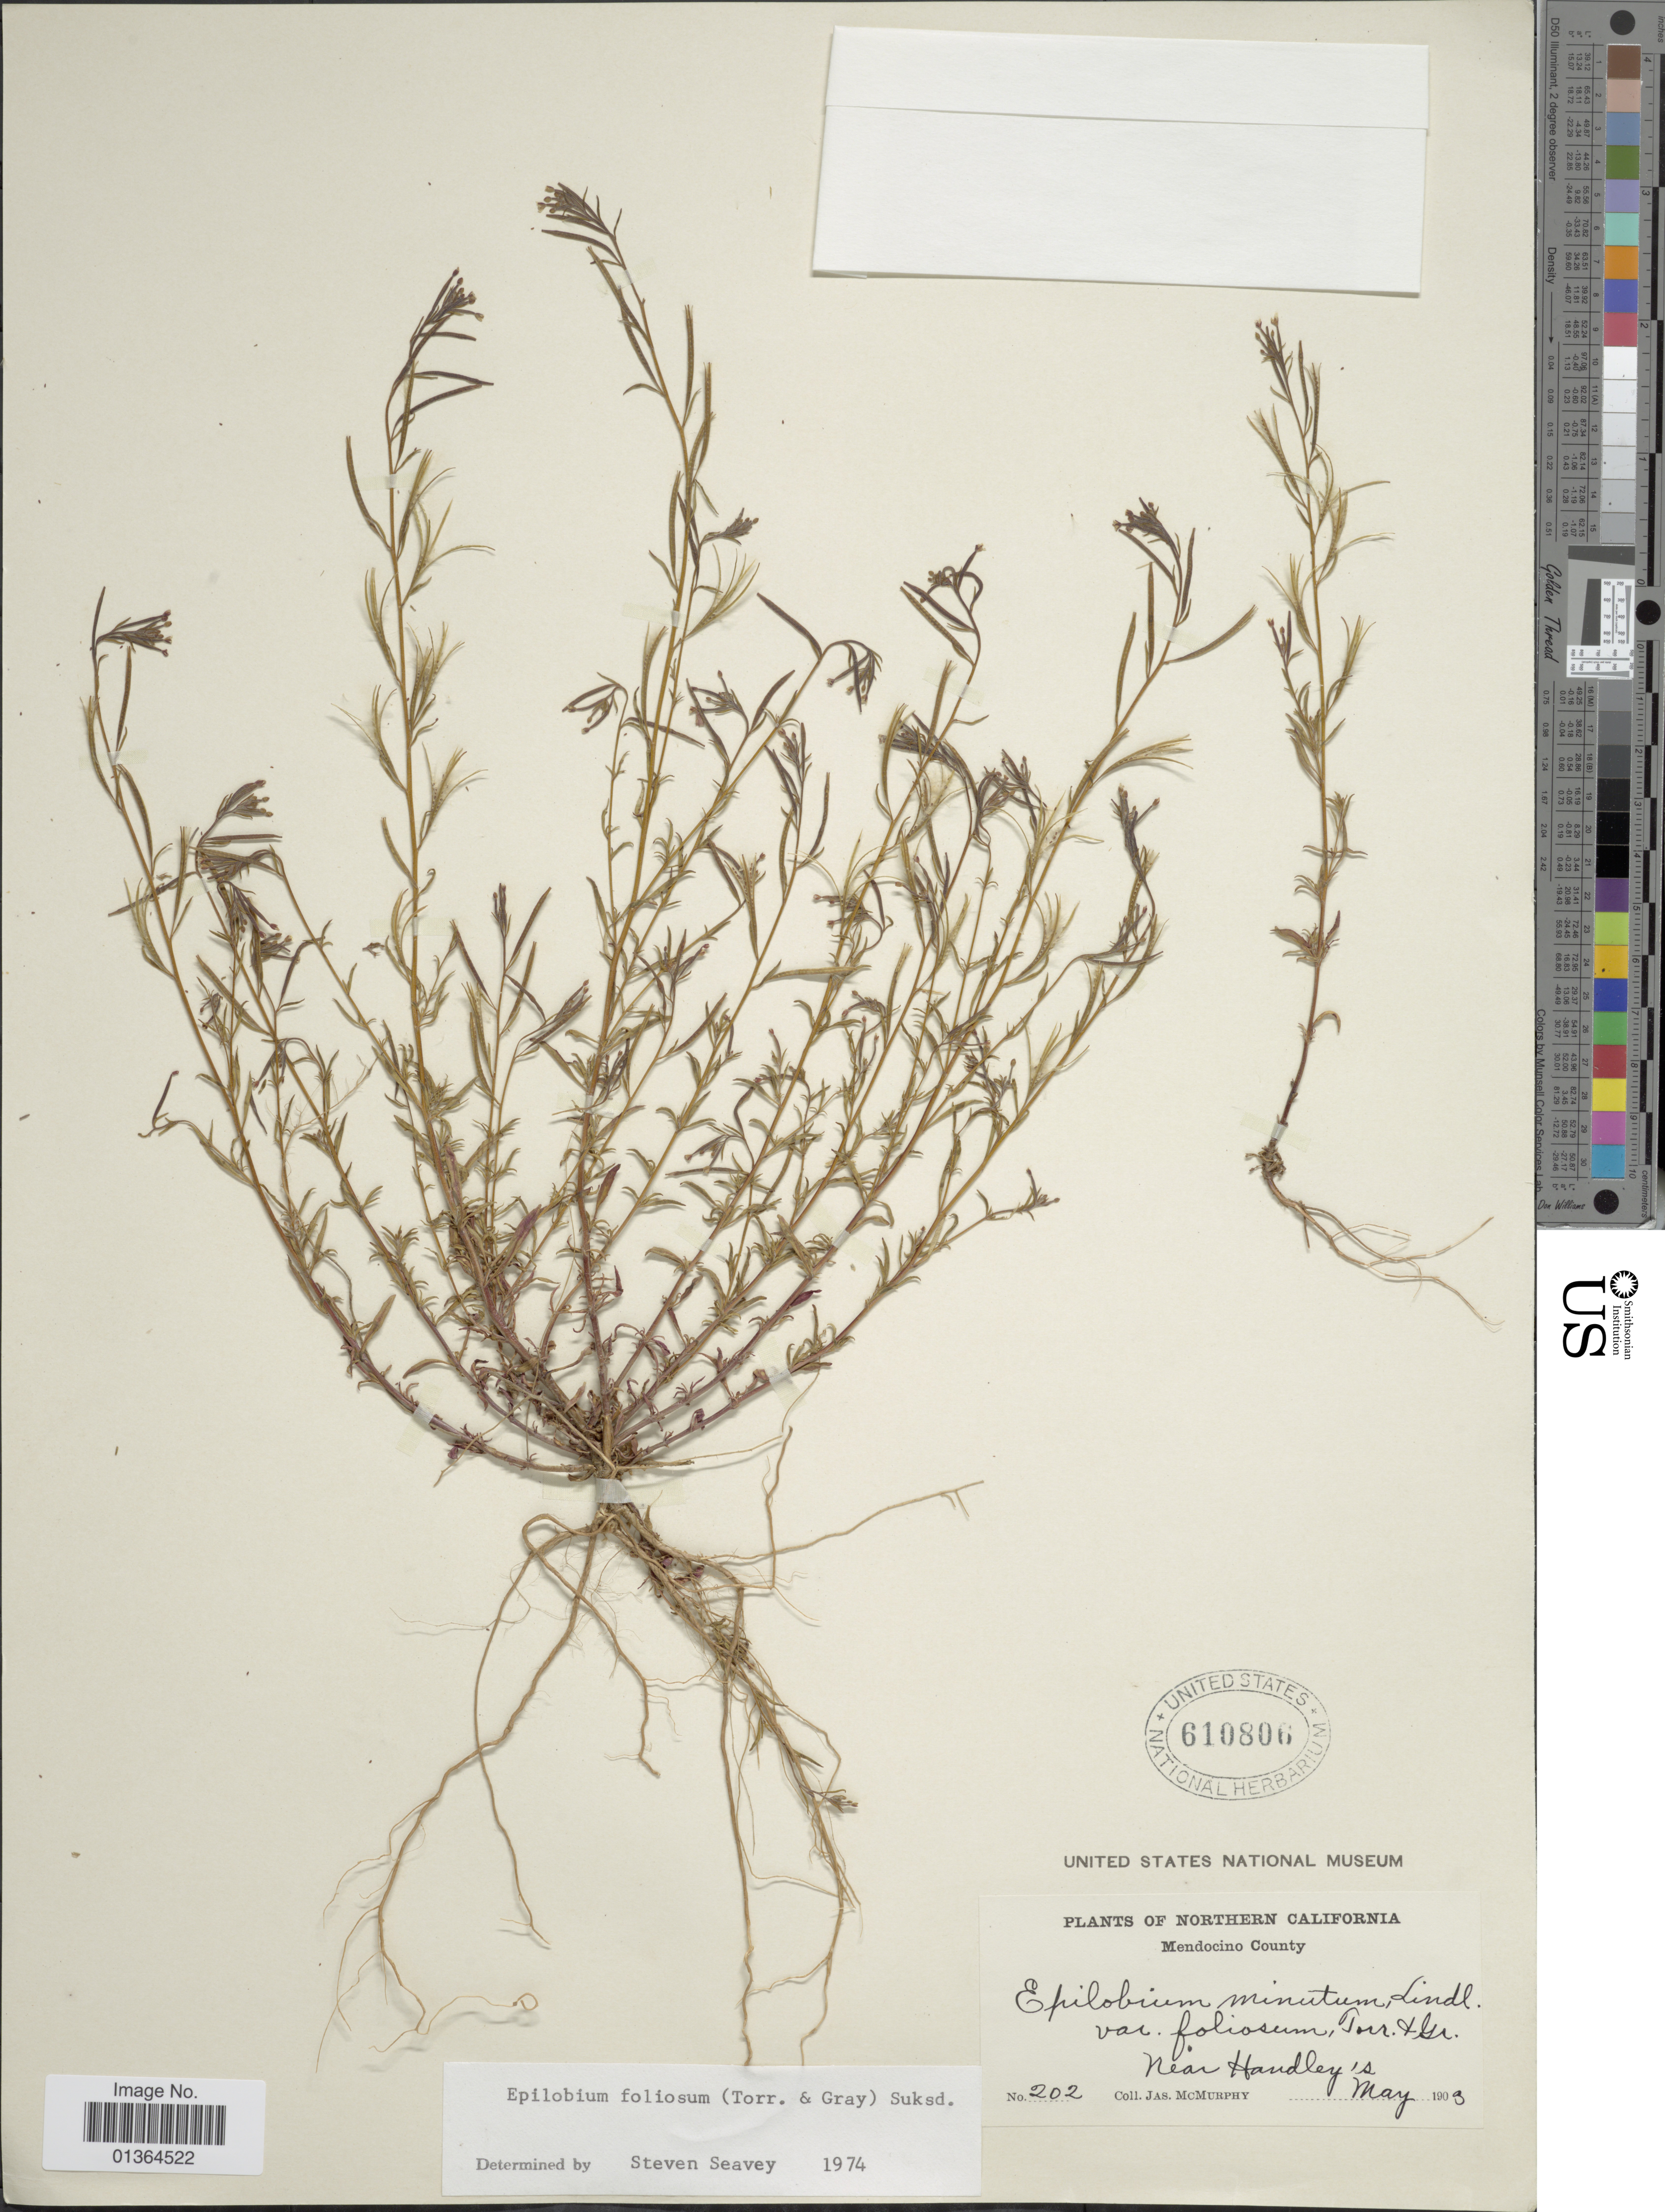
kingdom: Plantae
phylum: Tracheophyta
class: Magnoliopsida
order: Myrtales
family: Onagraceae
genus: Epilobium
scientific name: Epilobium foliosum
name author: (Nutt. ex Torr. & A. Gray) Suksd.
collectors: J. McMurphy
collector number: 202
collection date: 1903-05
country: United States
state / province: California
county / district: Mendocino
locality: near Handley's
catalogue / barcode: US 610806